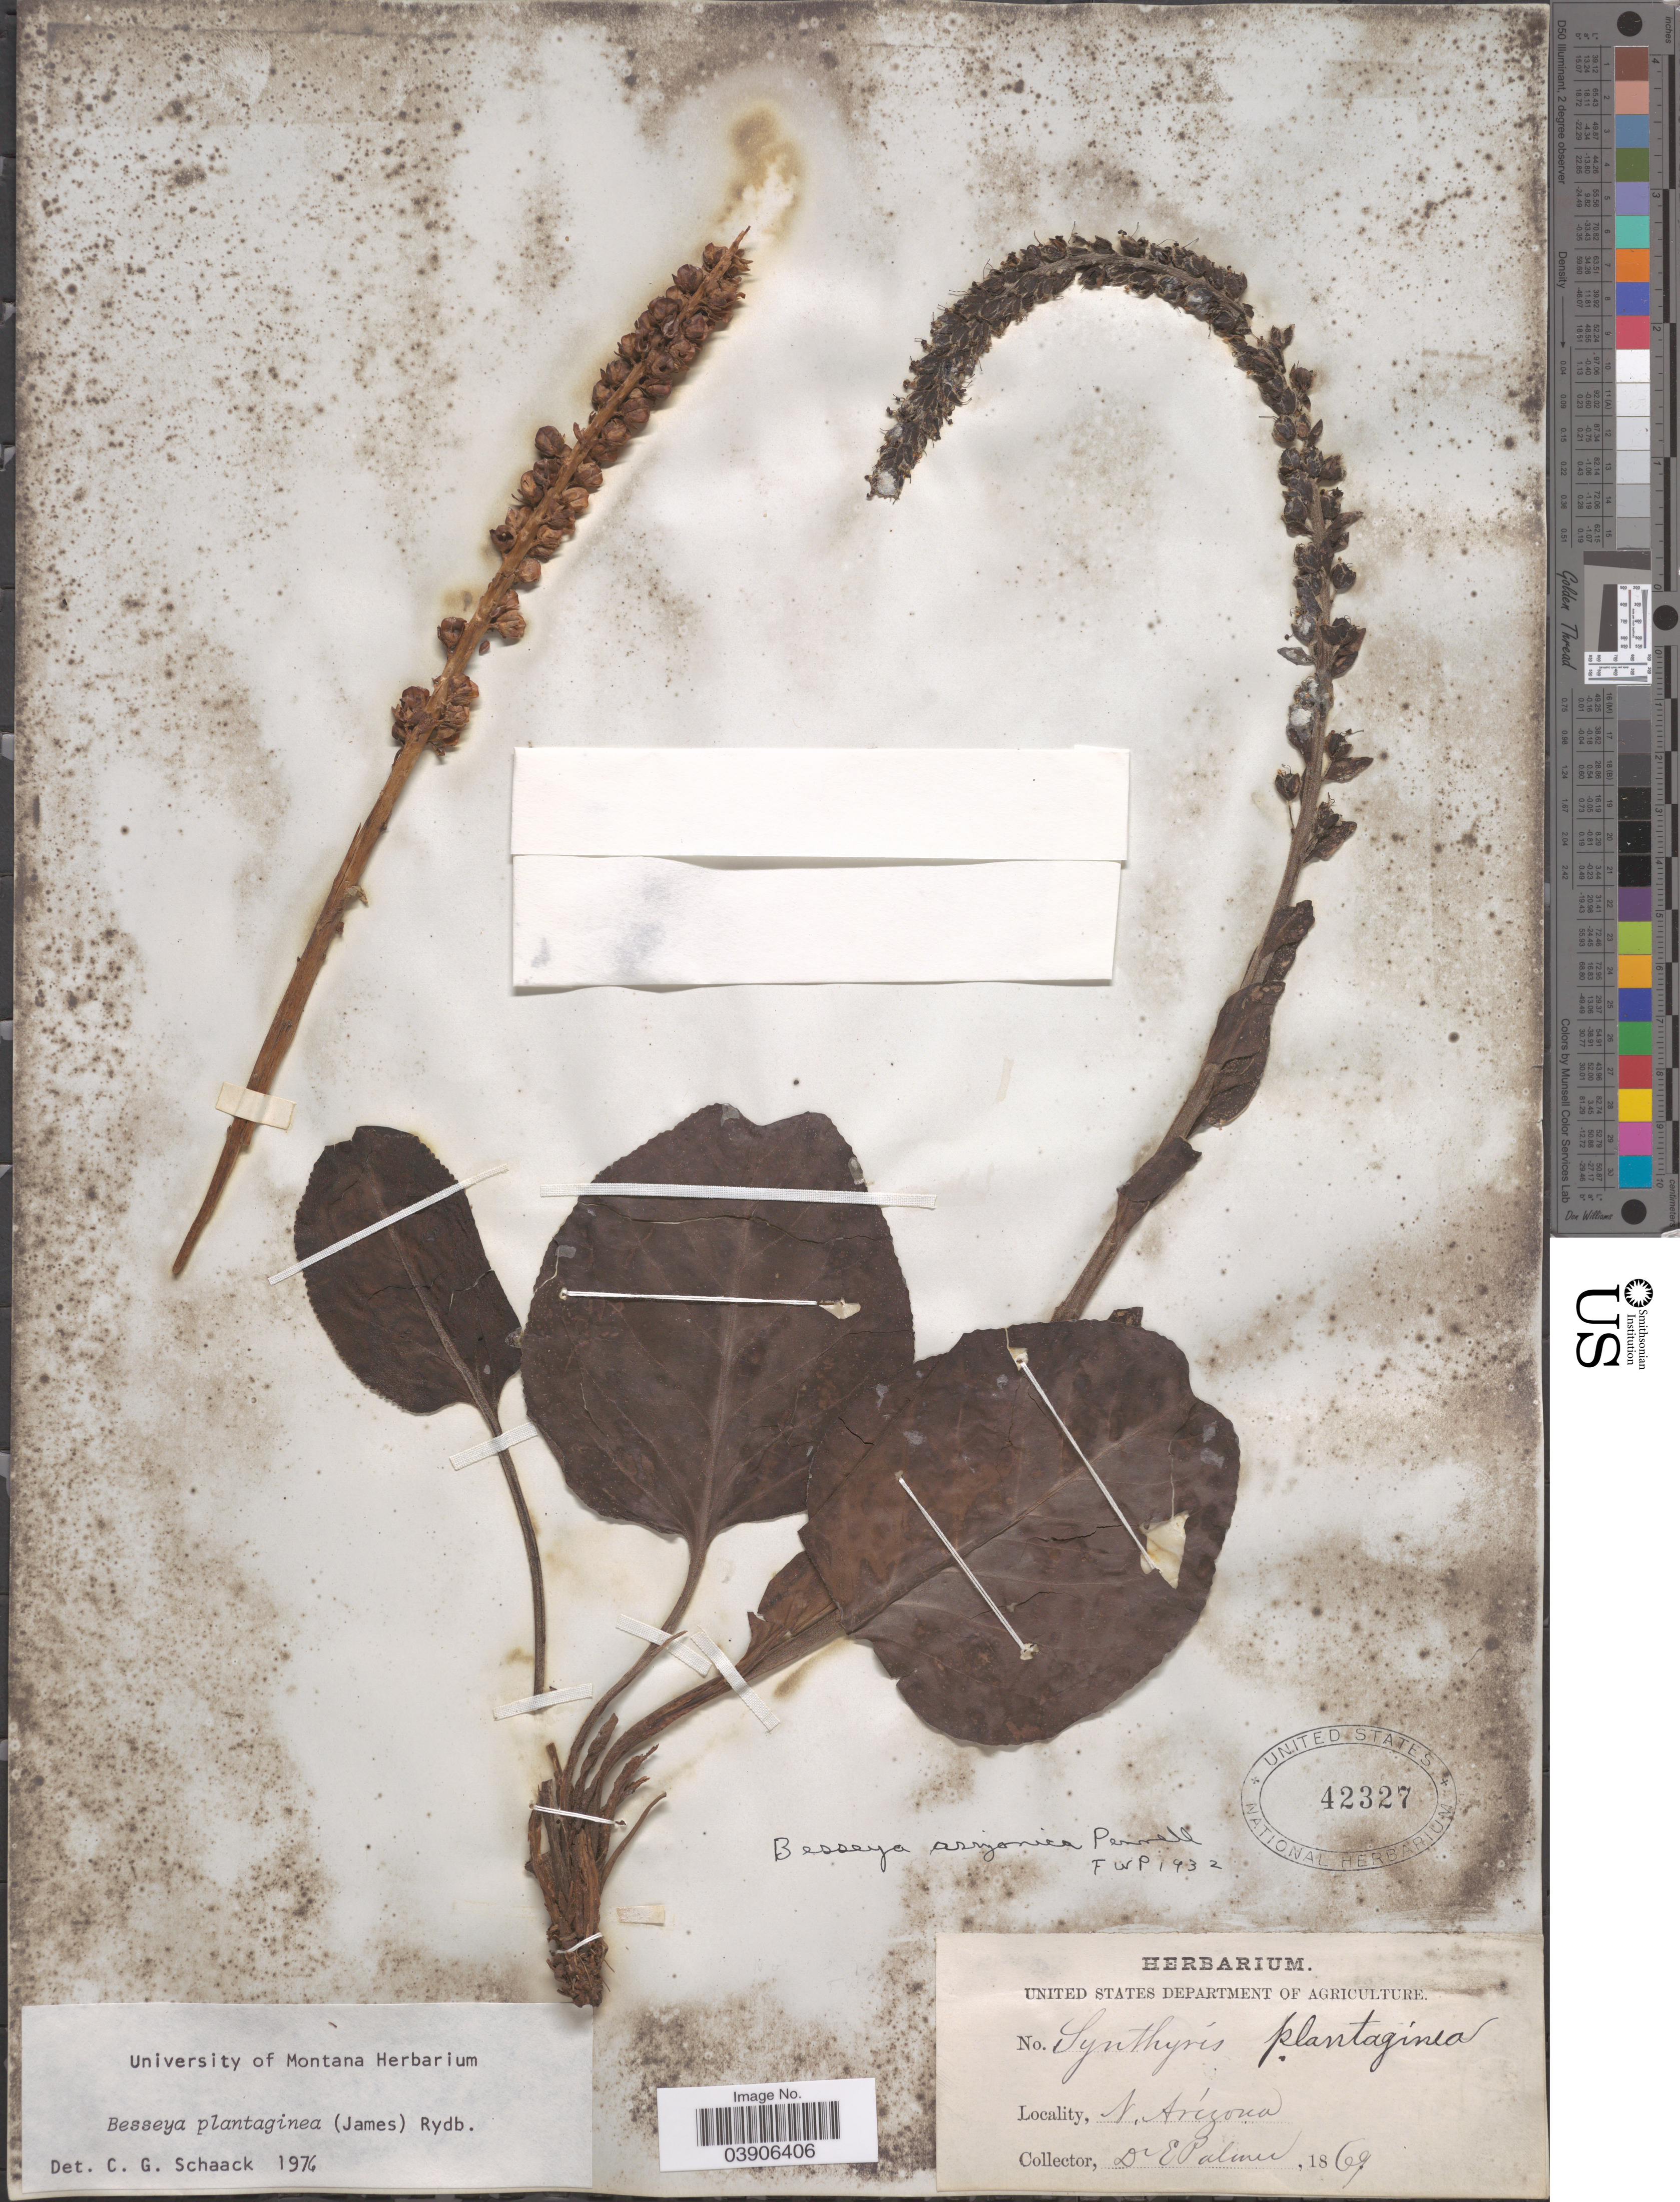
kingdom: Plantae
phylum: Tracheophyta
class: Magnoliopsida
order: Lamiales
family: Plantaginaceae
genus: Synthyris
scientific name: Synthyris plantaginea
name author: (E. James) Benth.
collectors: E. Palmer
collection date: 1869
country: United States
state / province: Arizona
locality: N. Arizona.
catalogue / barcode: US 42327